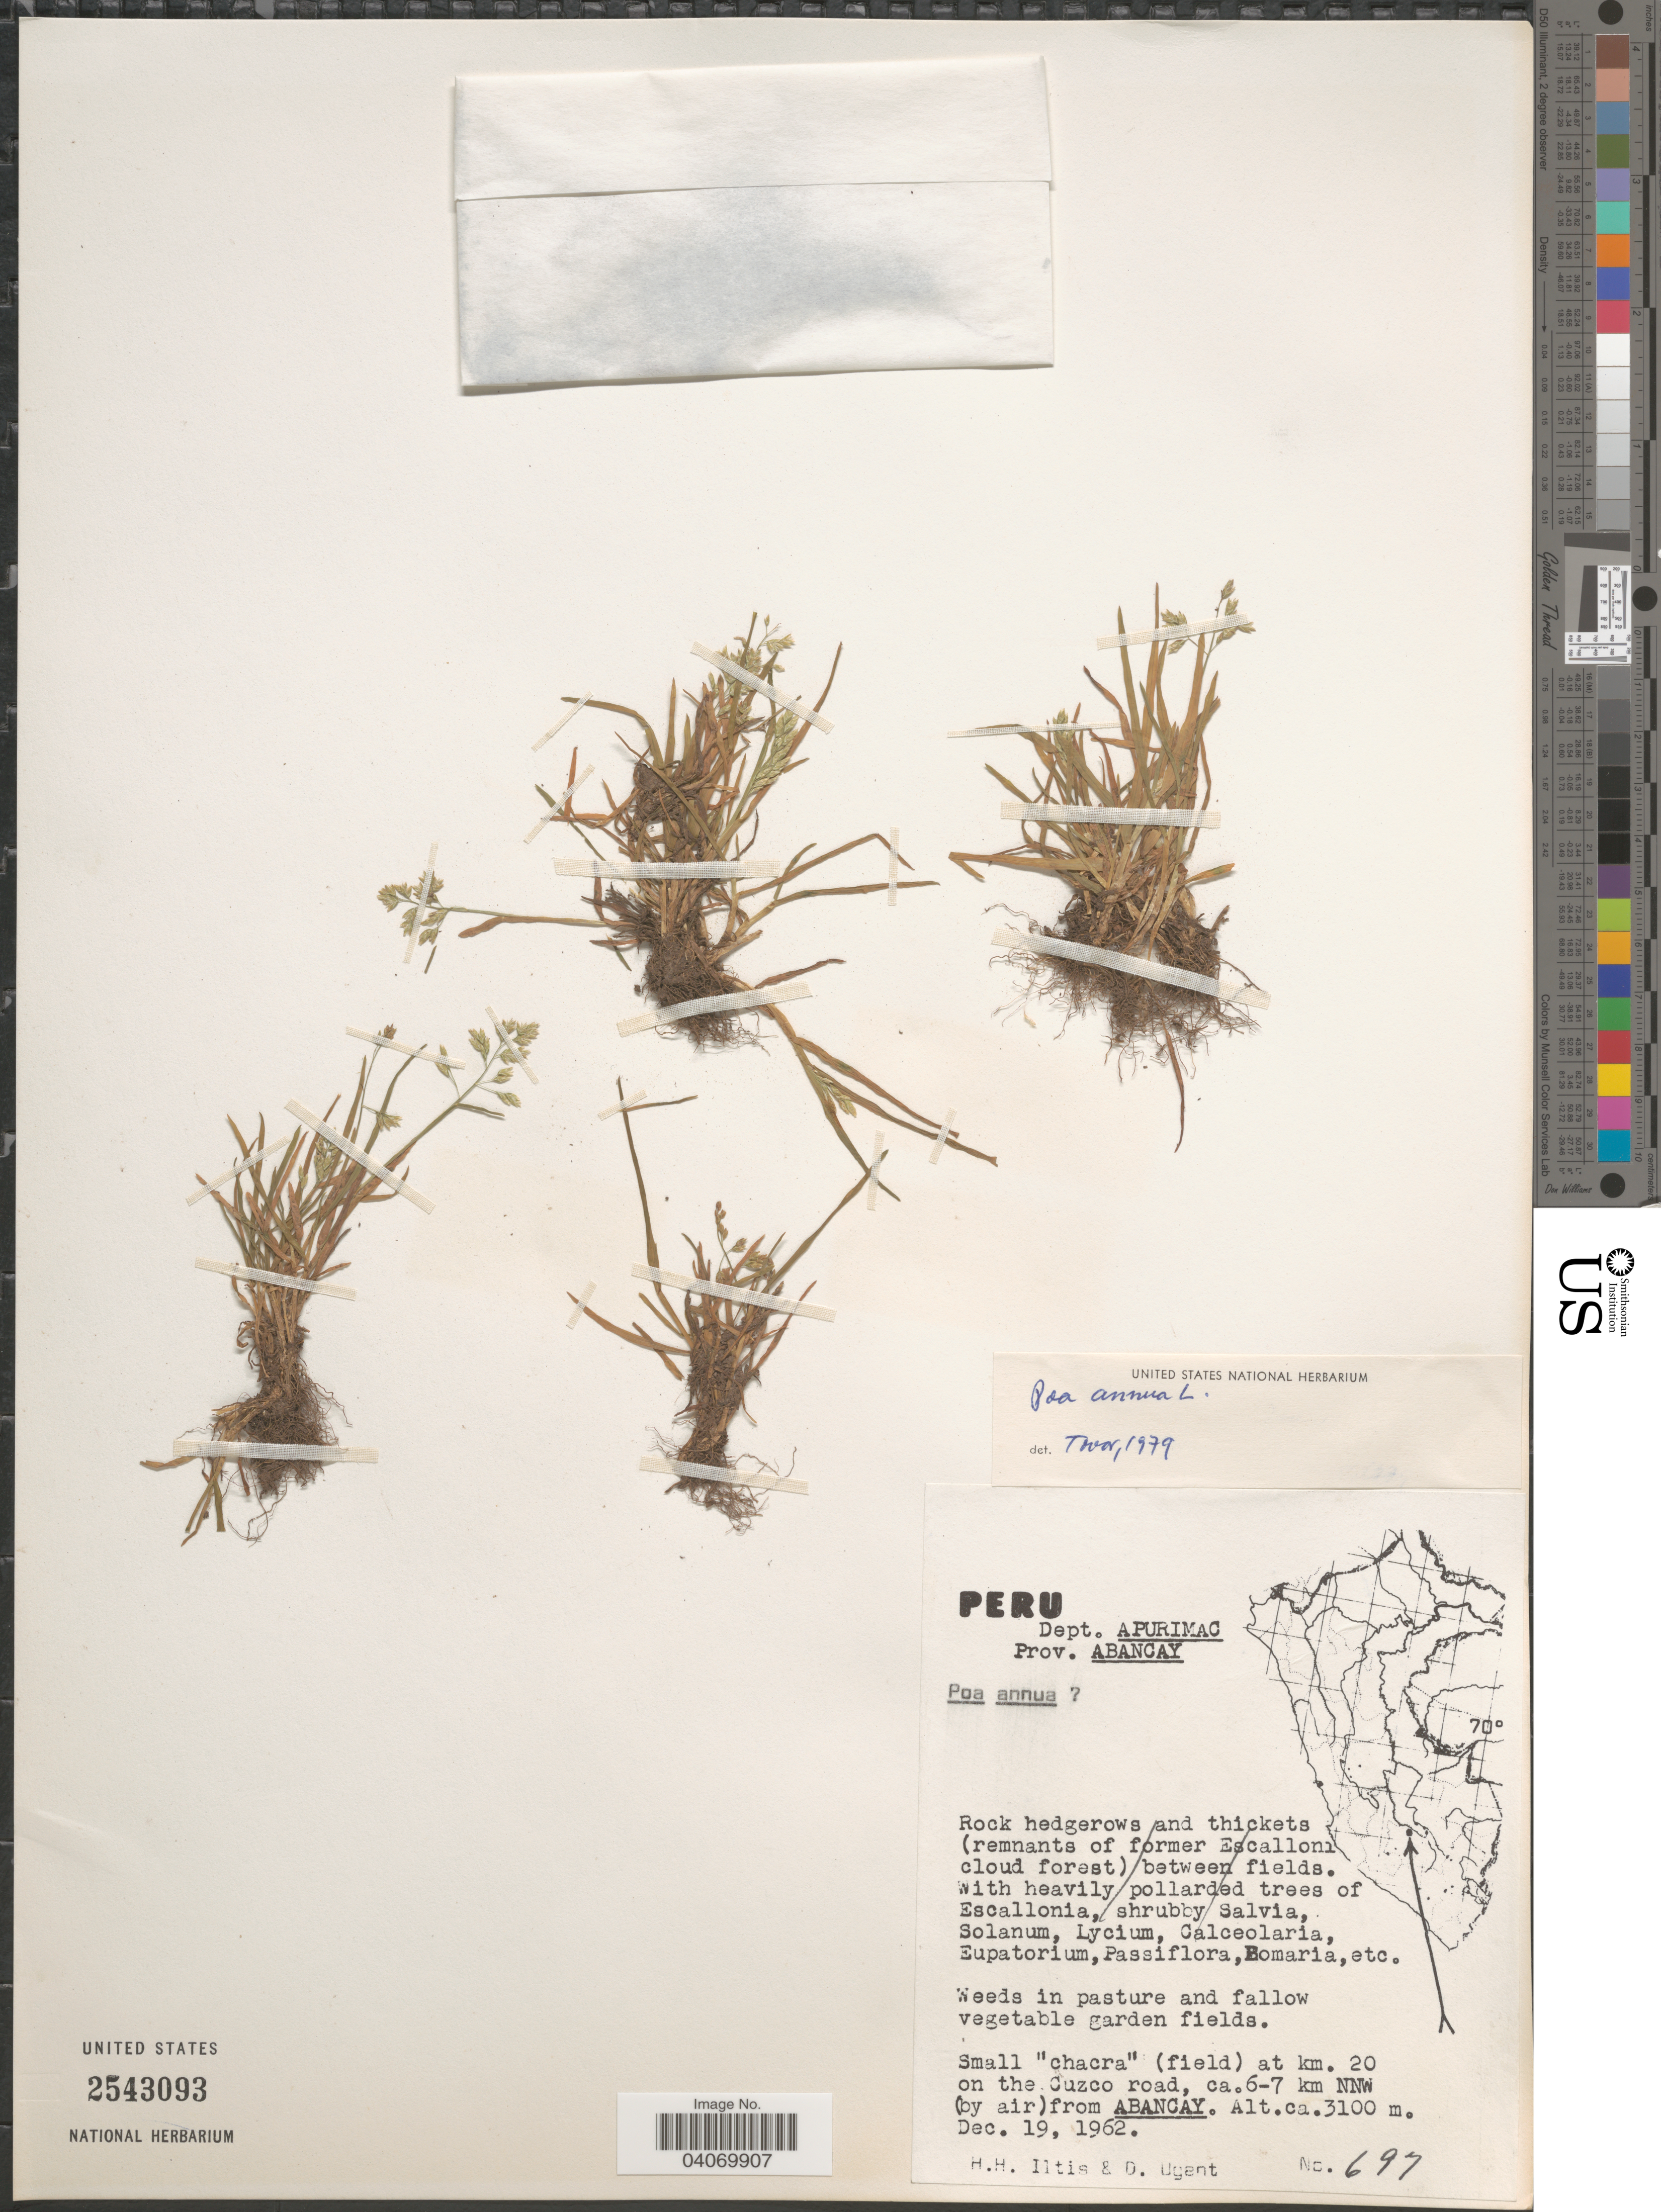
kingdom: Plantae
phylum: Tracheophyta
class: Liliopsida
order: Poales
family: Poaceae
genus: Poa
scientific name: Poa annua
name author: L.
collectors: H. H. Iltis & D. Ugent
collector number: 697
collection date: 1962-12-19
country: Peru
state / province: Apurímac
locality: Dept. Apurimac. Prov. Abancay. Small "chacra" (field) at km. 20 on the Cuzco road, ca.6-7 km NNW (by air)from Abancay.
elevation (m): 3100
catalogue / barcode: US 2543093